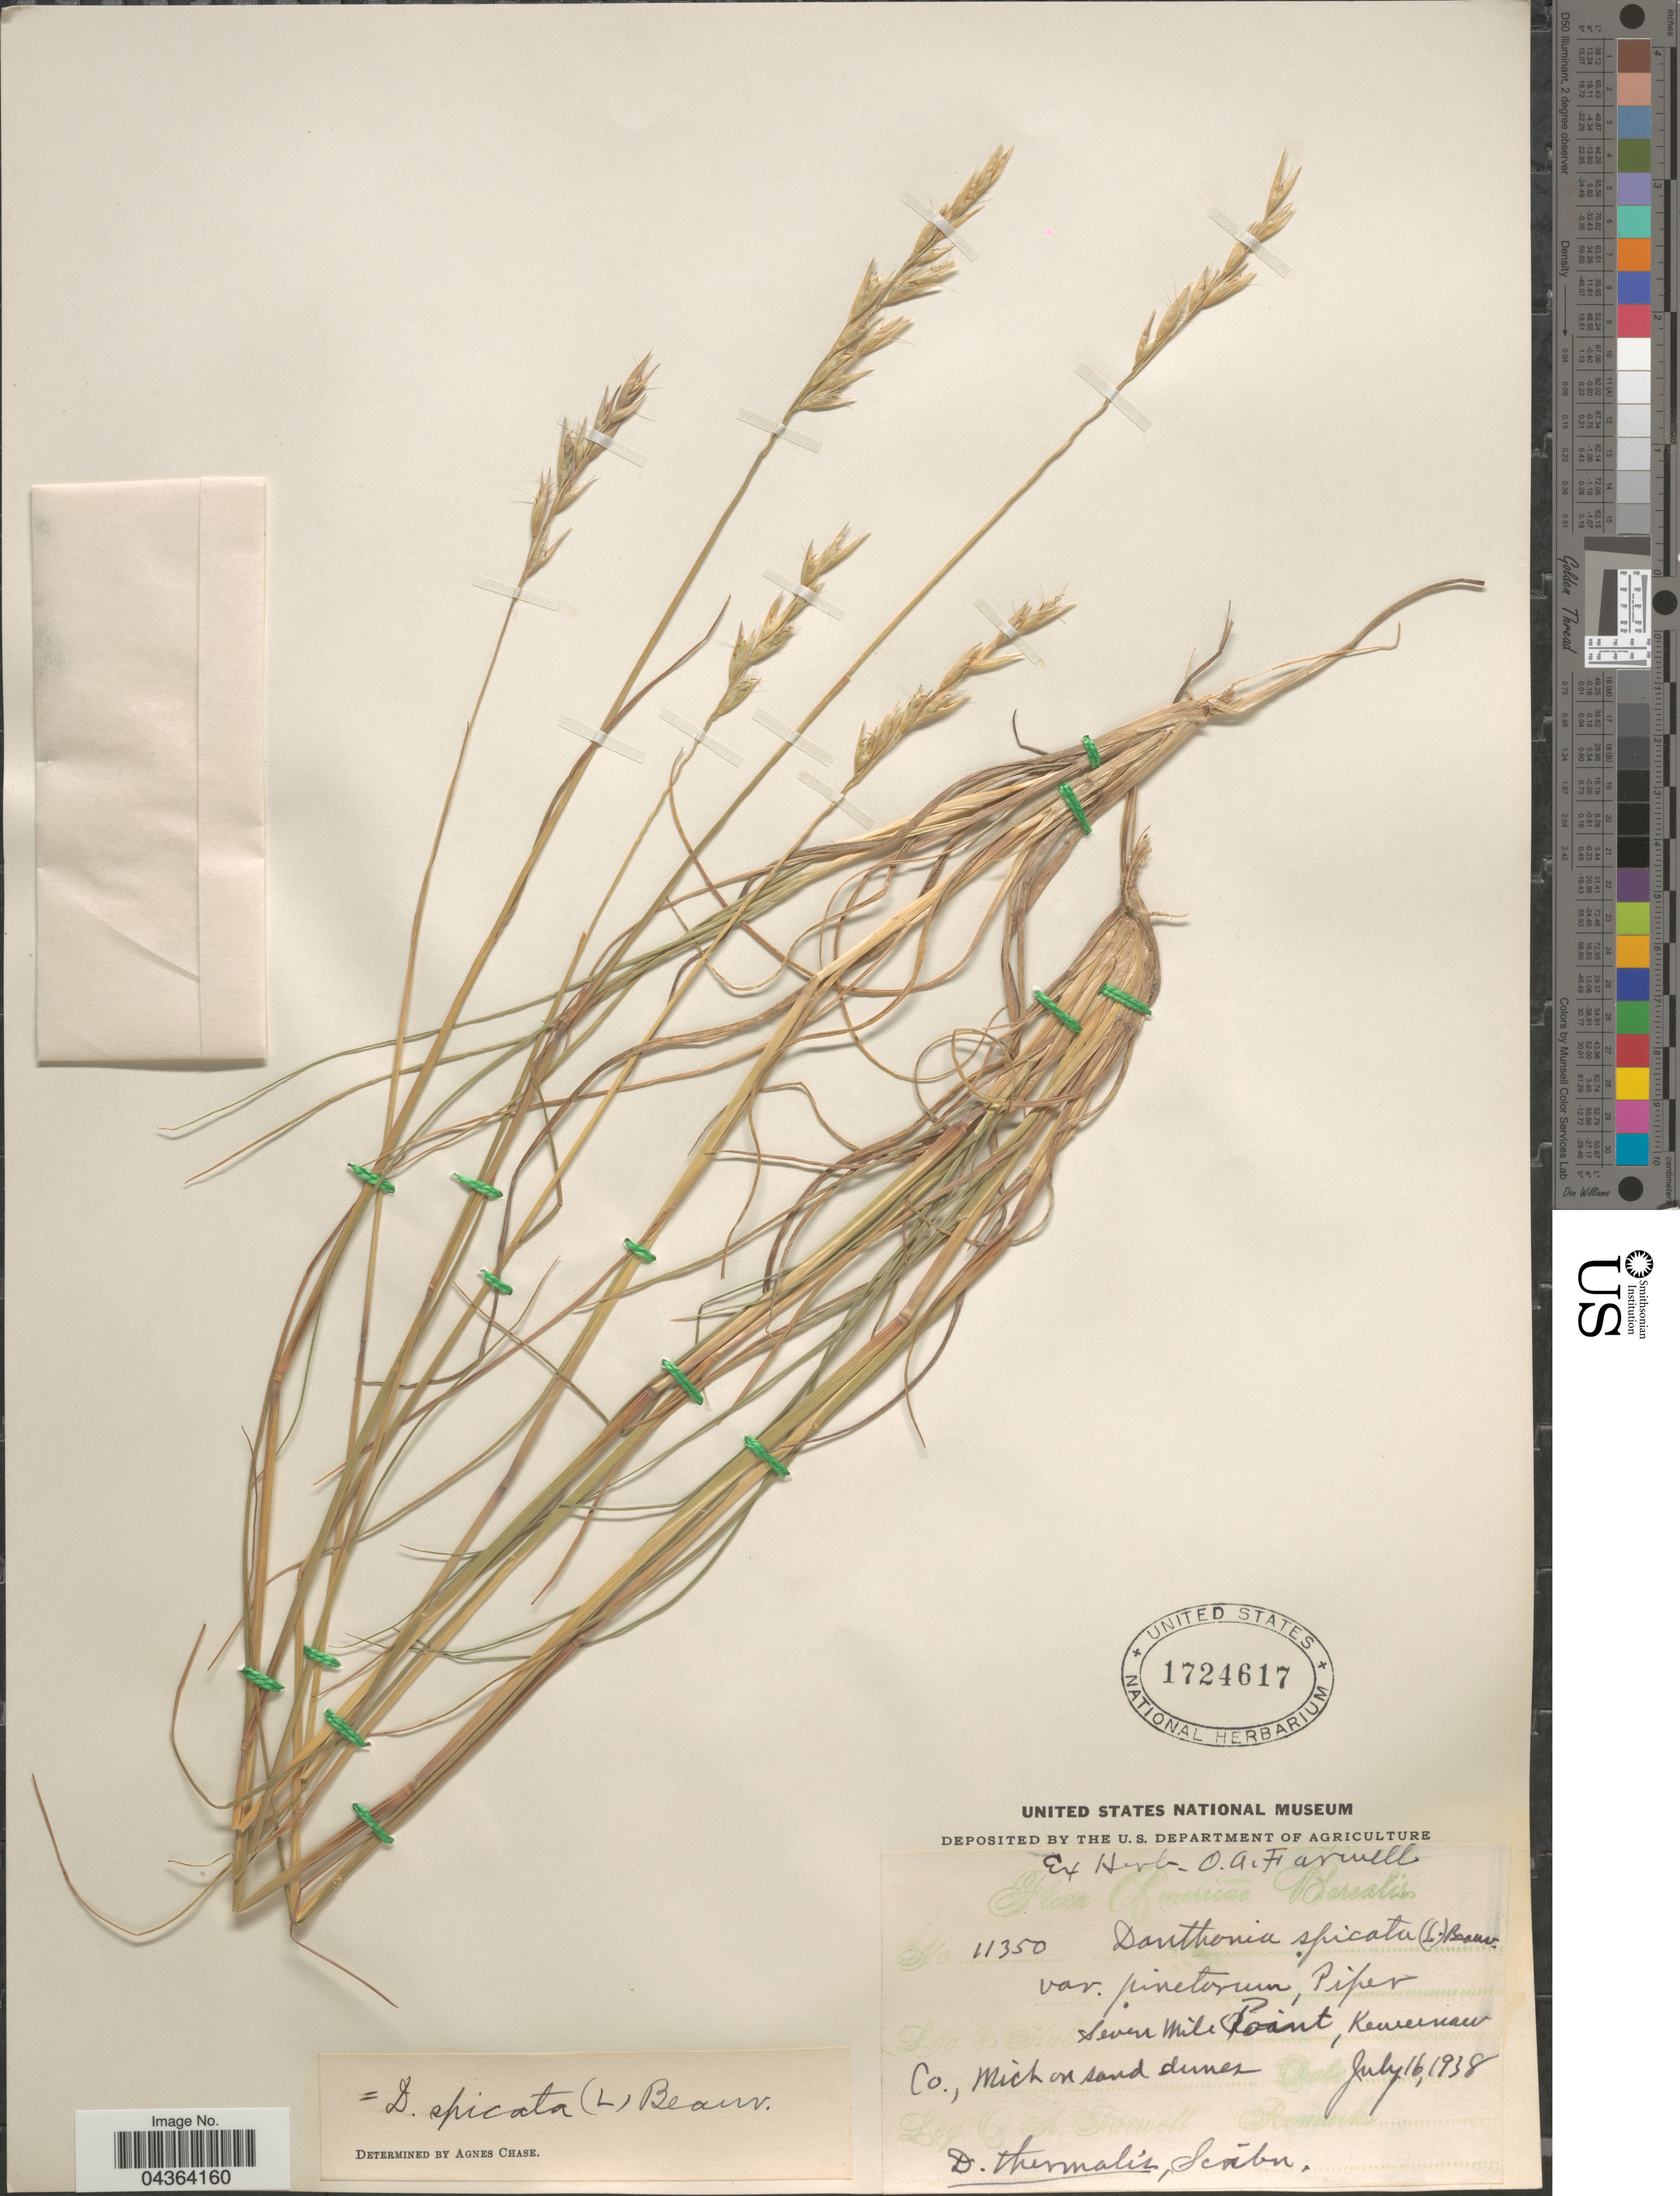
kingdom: Plantae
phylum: Tracheophyta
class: Liliopsida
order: Poales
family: Poaceae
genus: Danthonia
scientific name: Danthonia spicata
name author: (L.) P. Beauv. ex Roem. & Schult.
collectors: Ex herb. O. A. Farwell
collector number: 11350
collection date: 1938-07-16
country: United States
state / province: Michigan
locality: Seven Mile Point, Keweenaw Co., on sand dunes.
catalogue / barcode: US 1724617